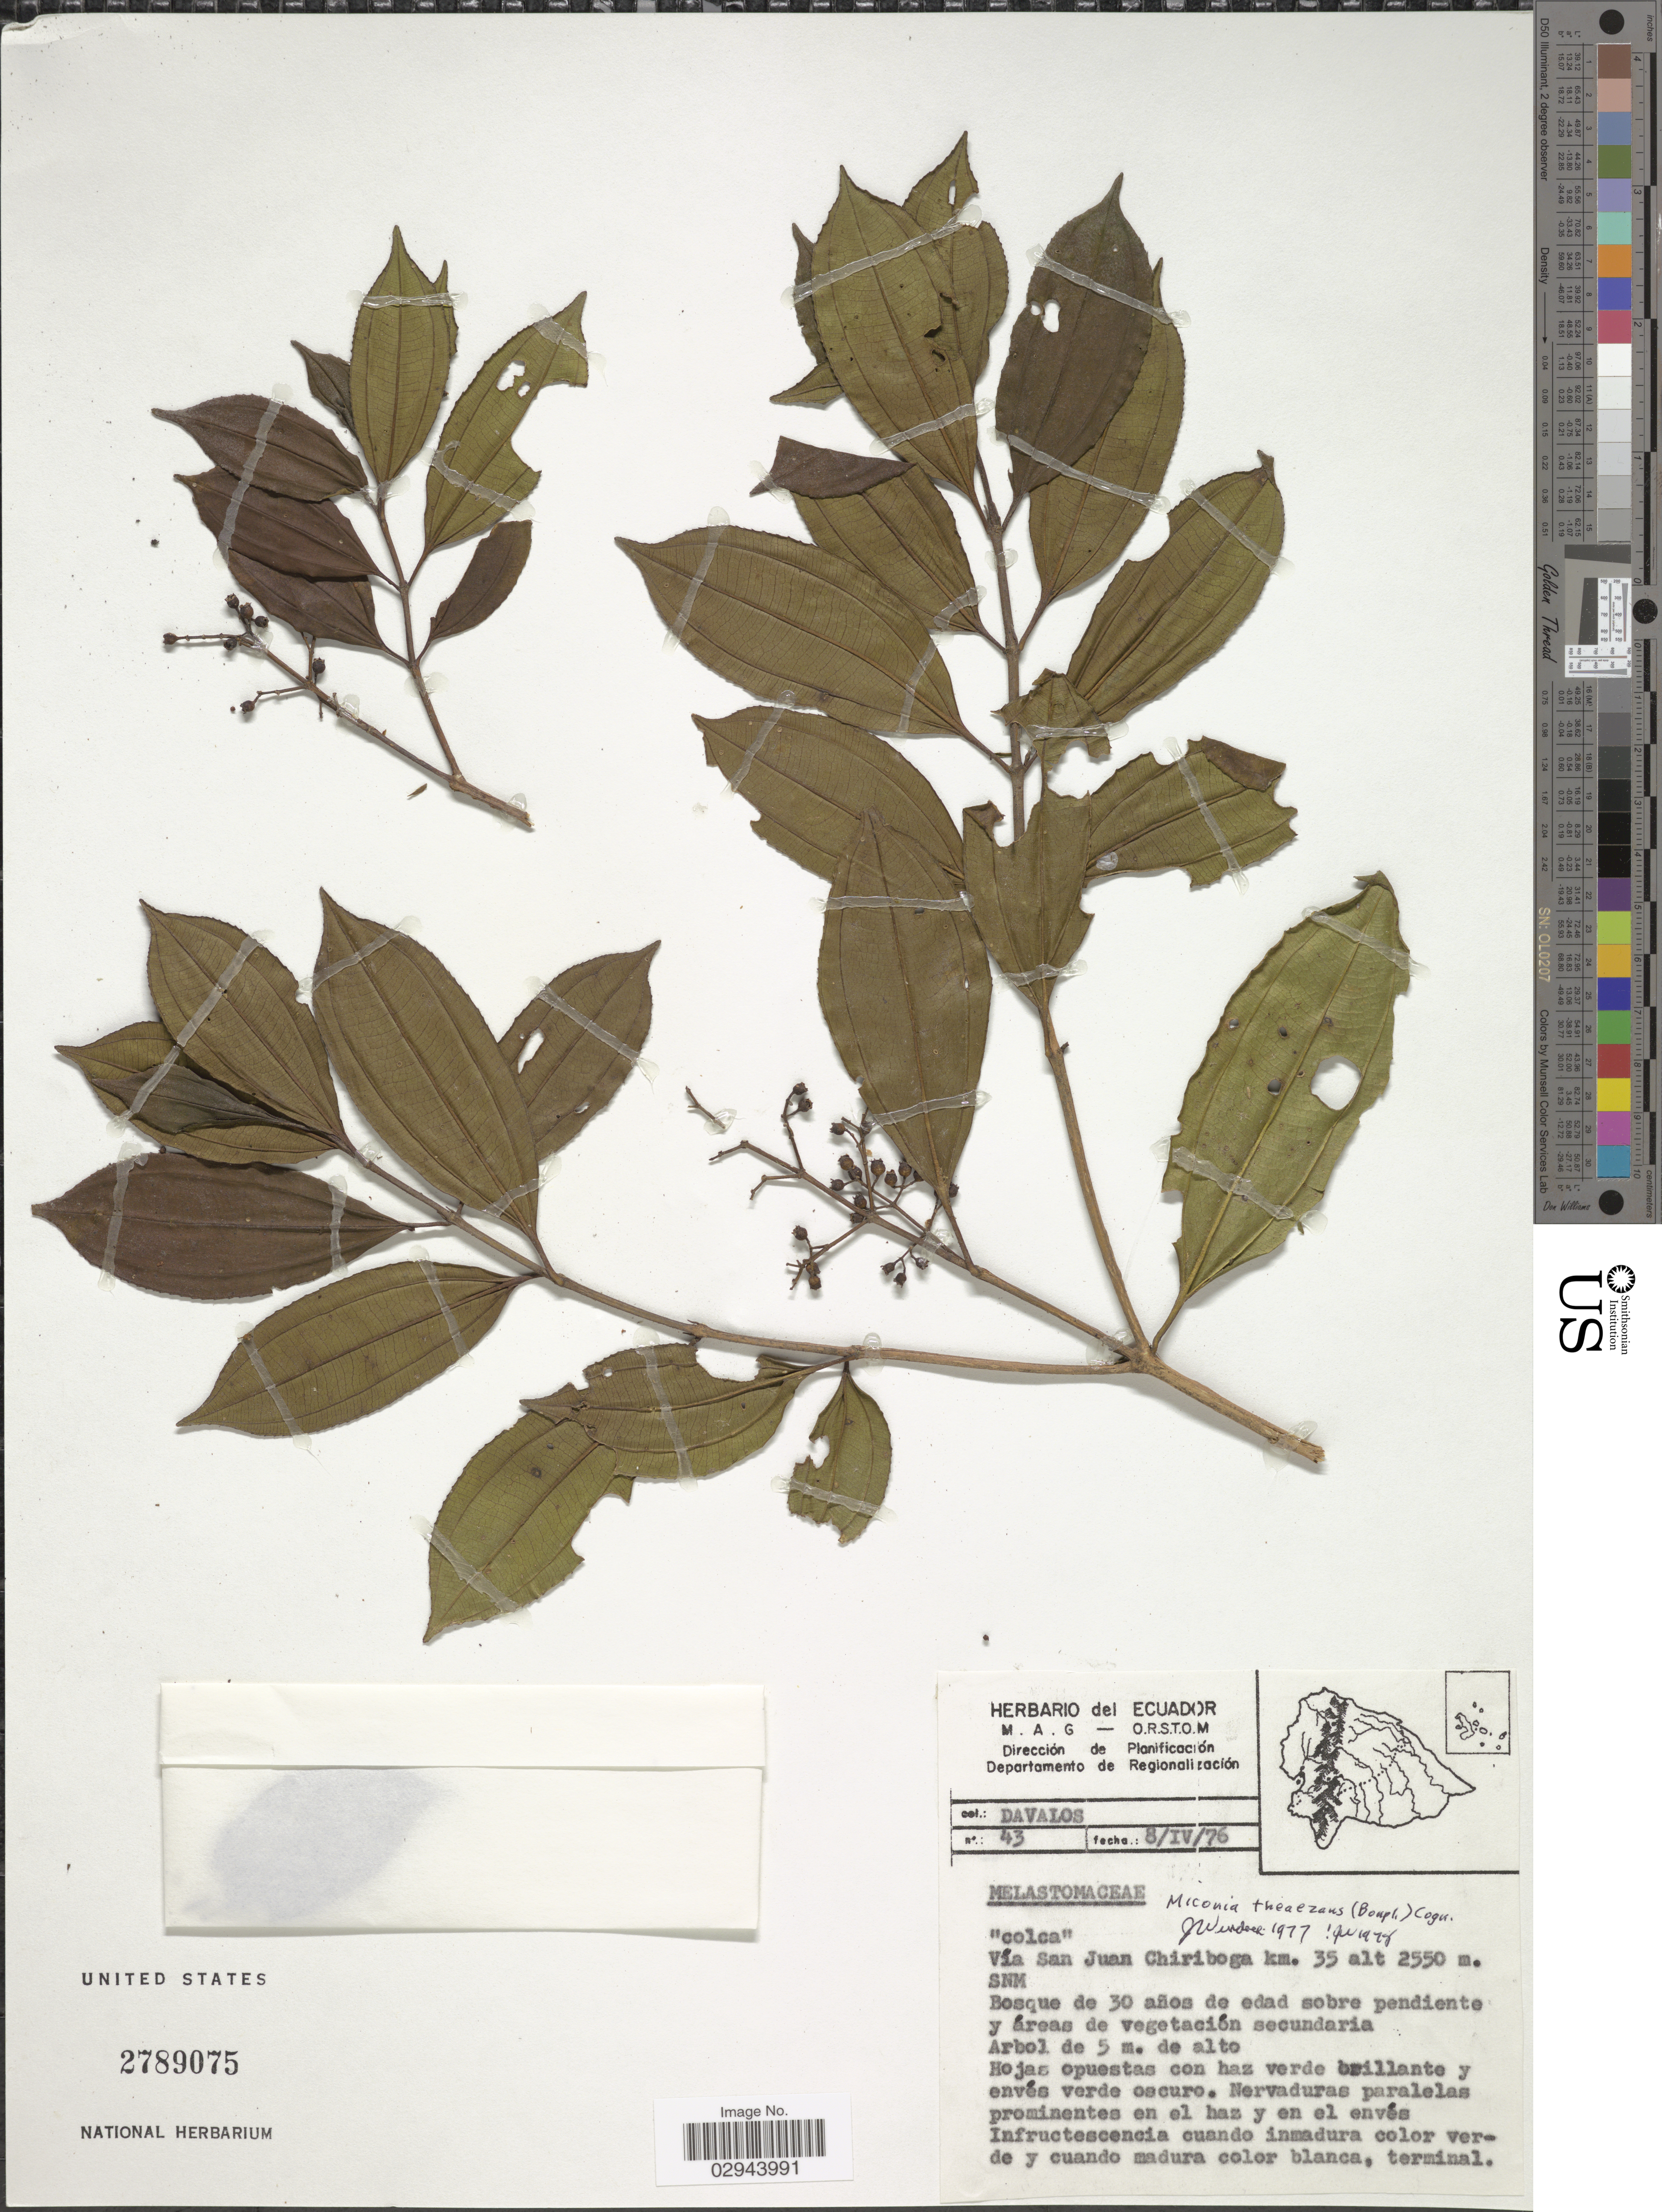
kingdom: Plantae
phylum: Tracheophyta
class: Magnoliopsida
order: Myrtales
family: Melastomataceae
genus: Miconia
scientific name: Miconia theizans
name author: (Bonpl.) Cogn.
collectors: Davalos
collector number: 43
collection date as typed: Transcribed d/m/y: 8/4/76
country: Ecuador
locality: Vía San Juan Chiriboga km. 35.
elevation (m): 2250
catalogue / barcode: US 2789075